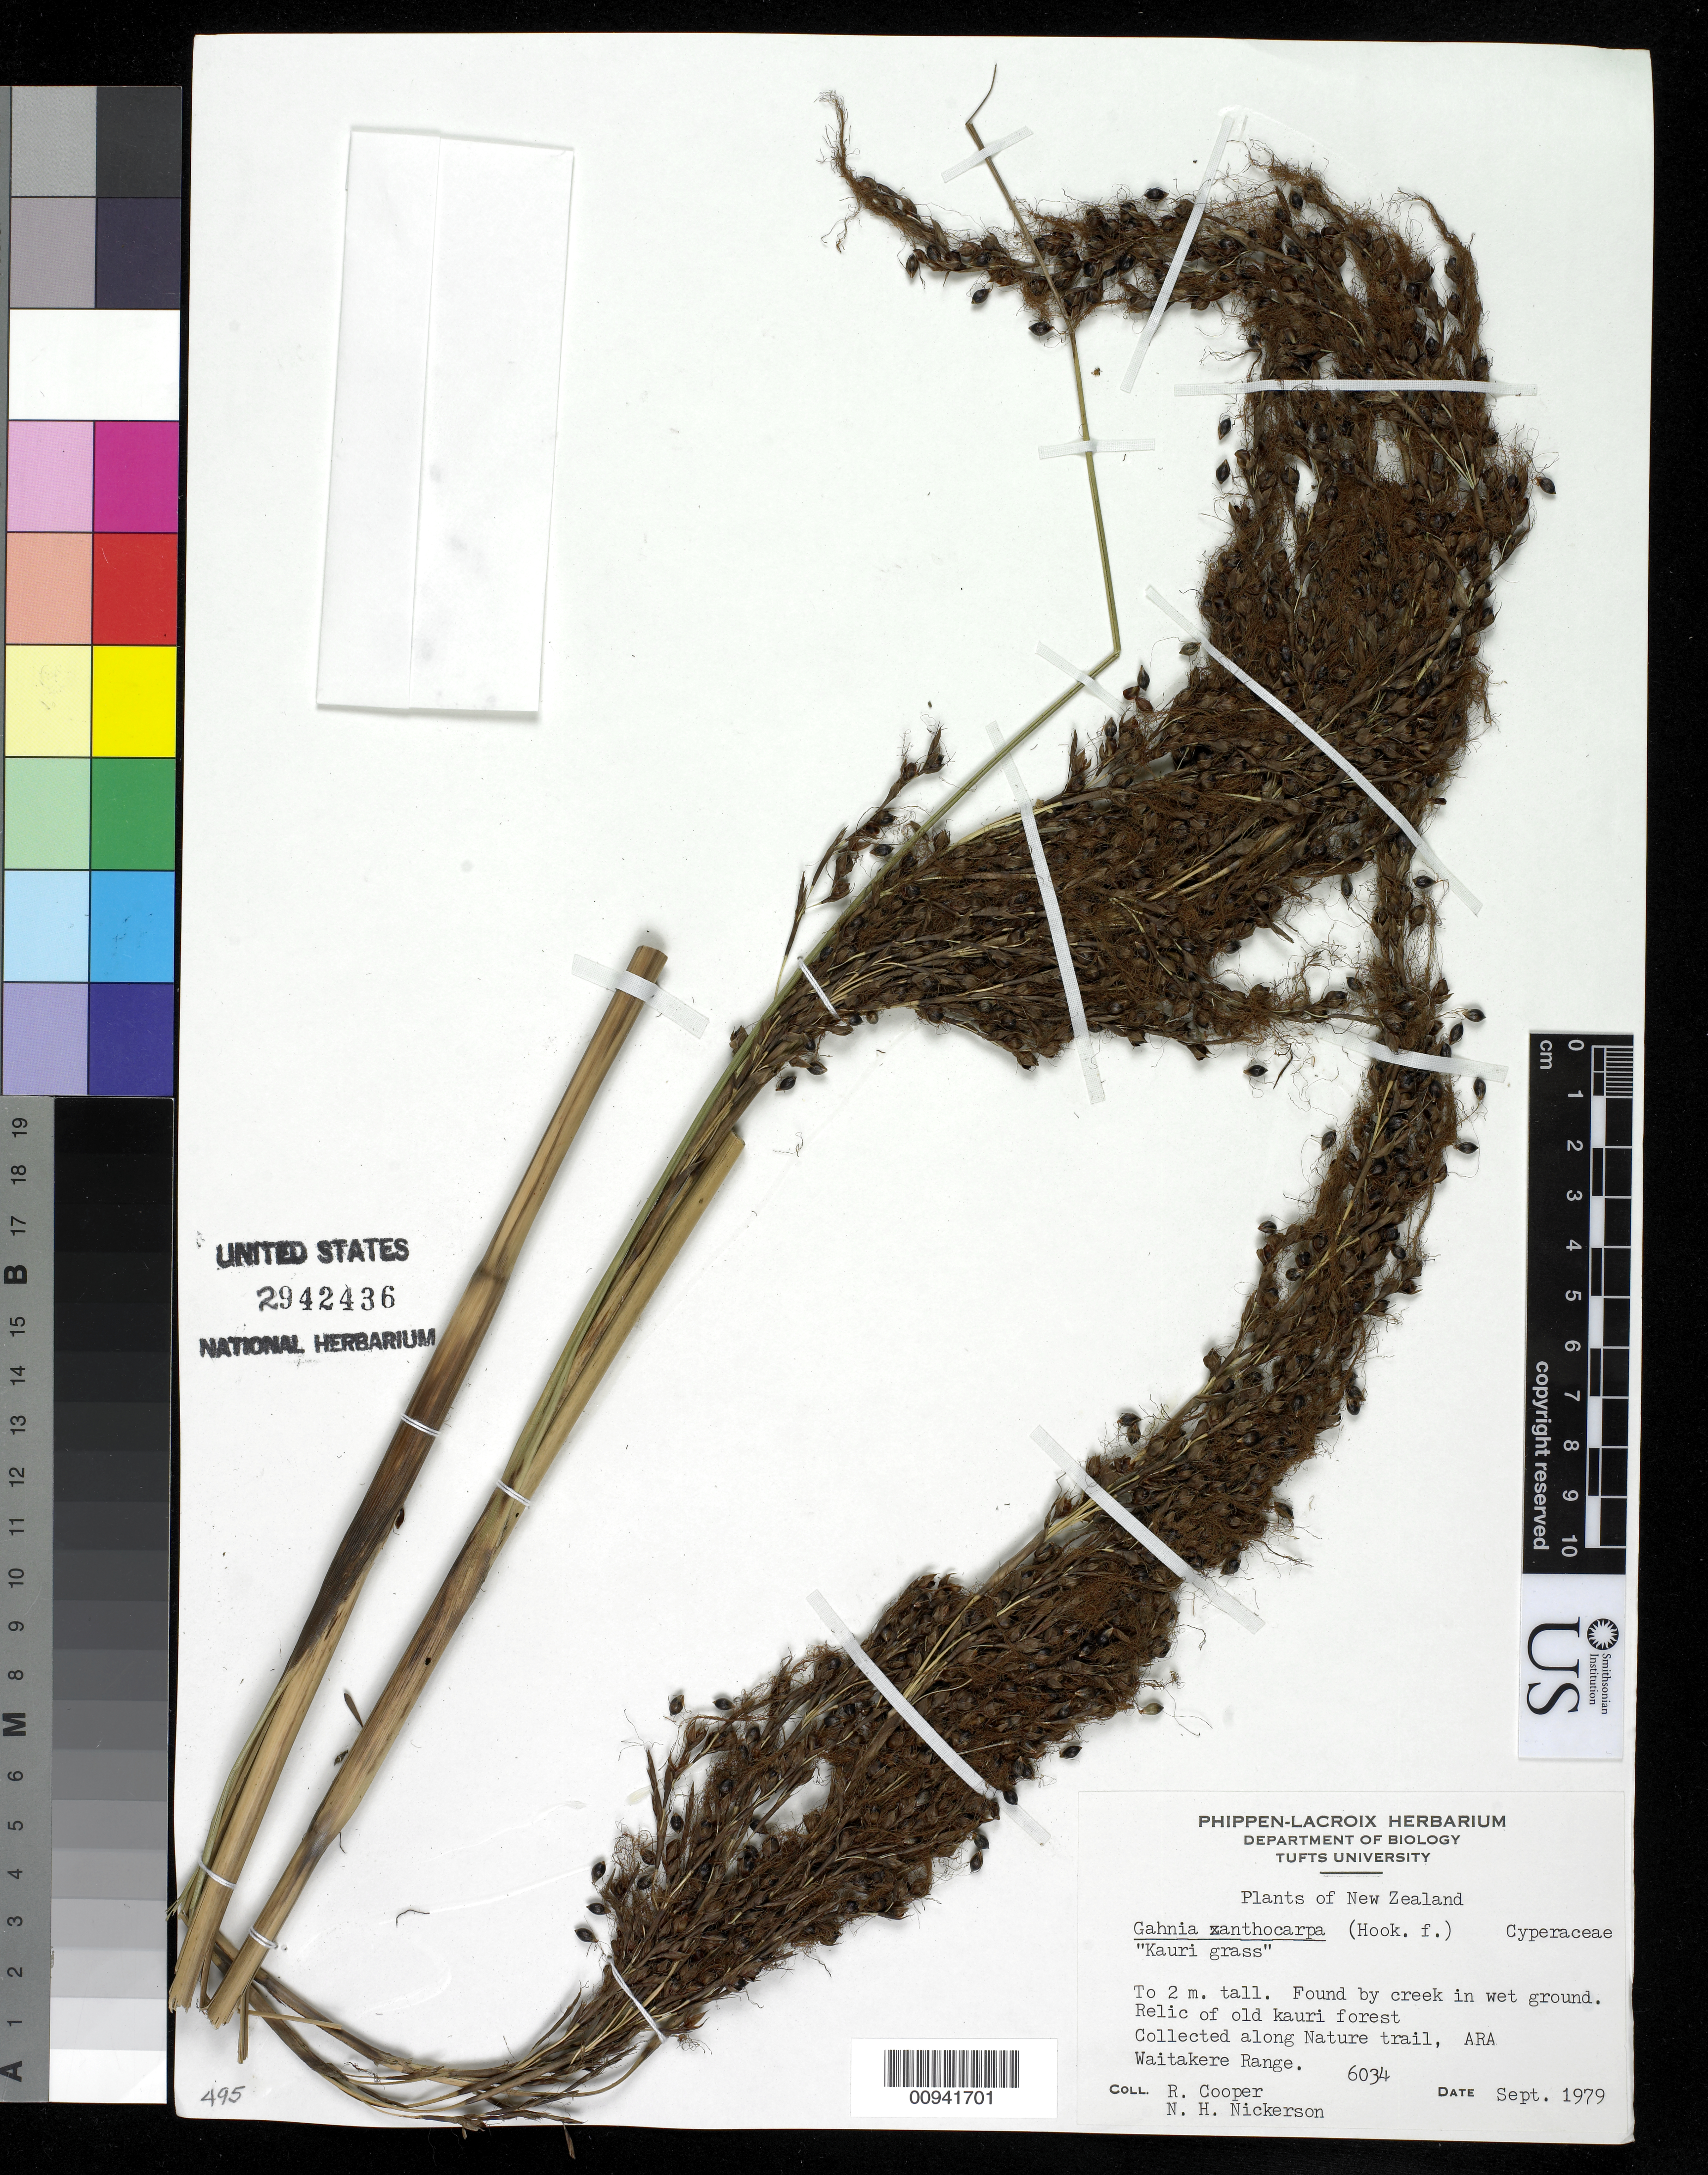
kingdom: Plantae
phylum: Tracheophyta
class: Liliopsida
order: Poales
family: Cyperaceae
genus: Gahnia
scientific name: Gahnia xanthocarpa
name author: (Hook. f.) Hook. f.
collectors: R. Cooper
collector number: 6034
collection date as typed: Sep 1979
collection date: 1979-09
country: New Zealand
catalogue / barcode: US 2942436